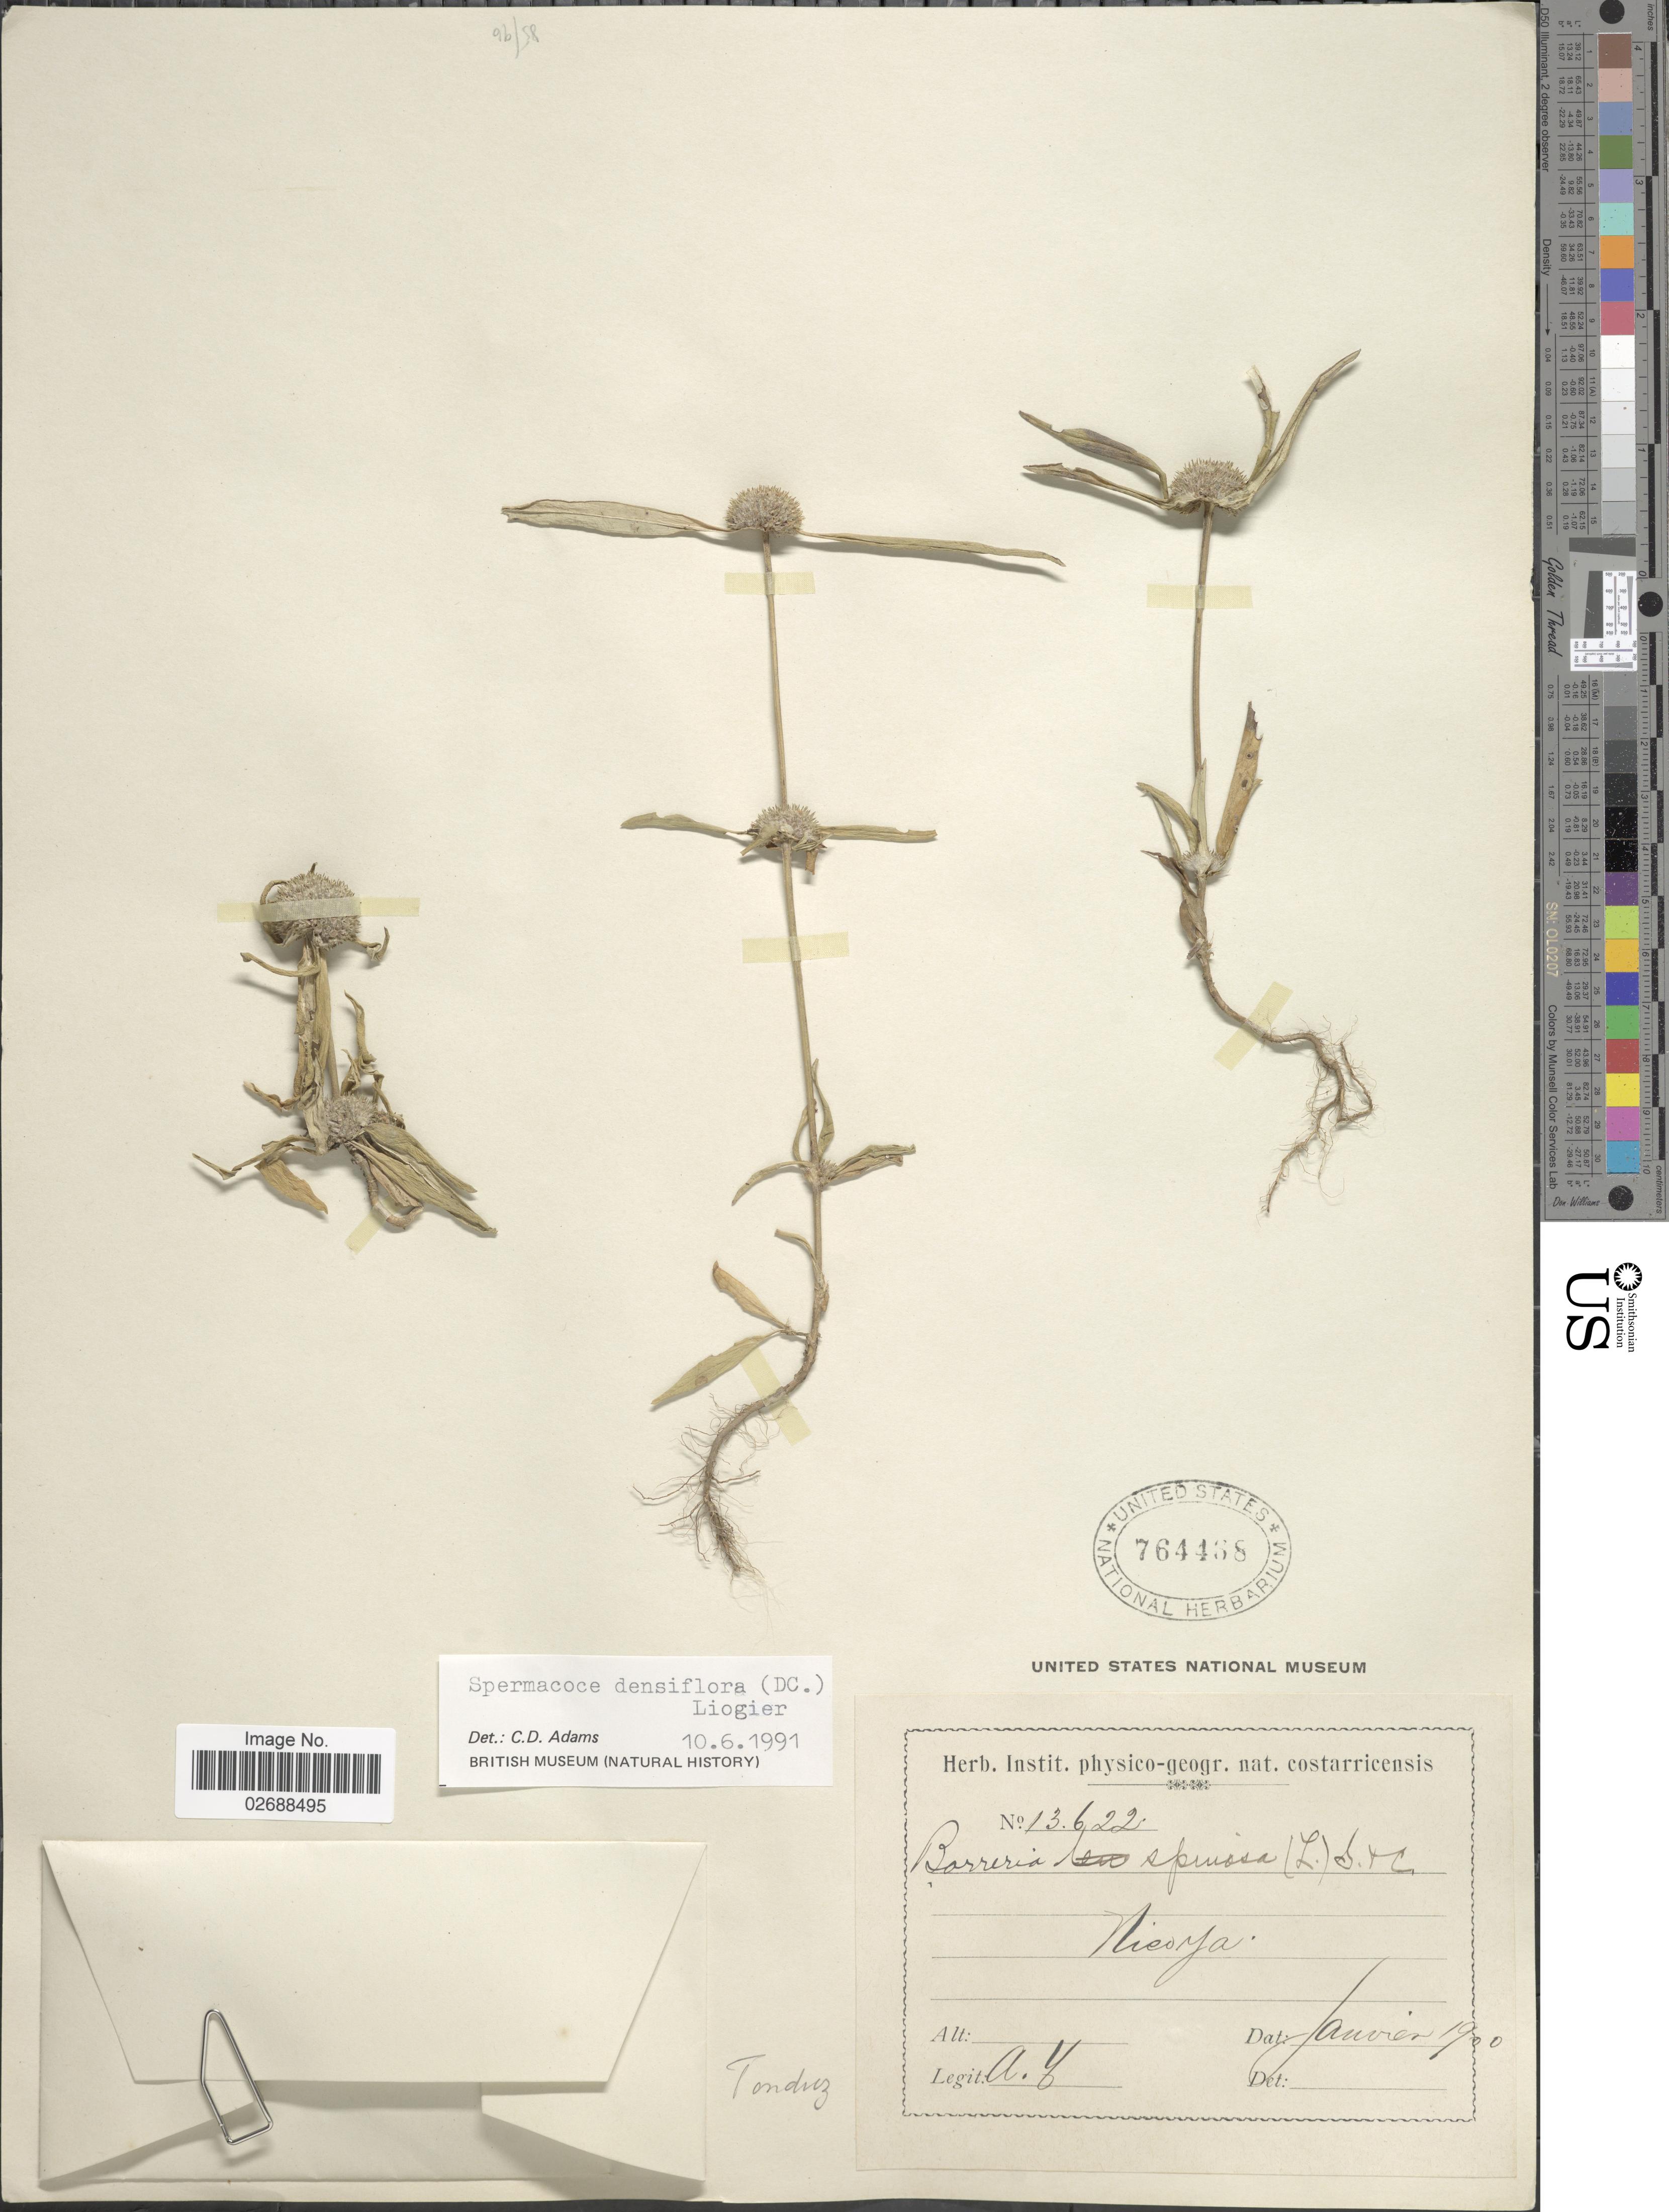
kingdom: Plantae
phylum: Tracheophyta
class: Magnoliopsida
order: Gentianales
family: Rubiaceae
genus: Spermacoce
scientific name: Spermacoce densiflora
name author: (DC.) Alain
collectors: A. Tonduz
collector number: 13622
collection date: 1900-01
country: Costa Rica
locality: Nicoya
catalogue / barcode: US 764438